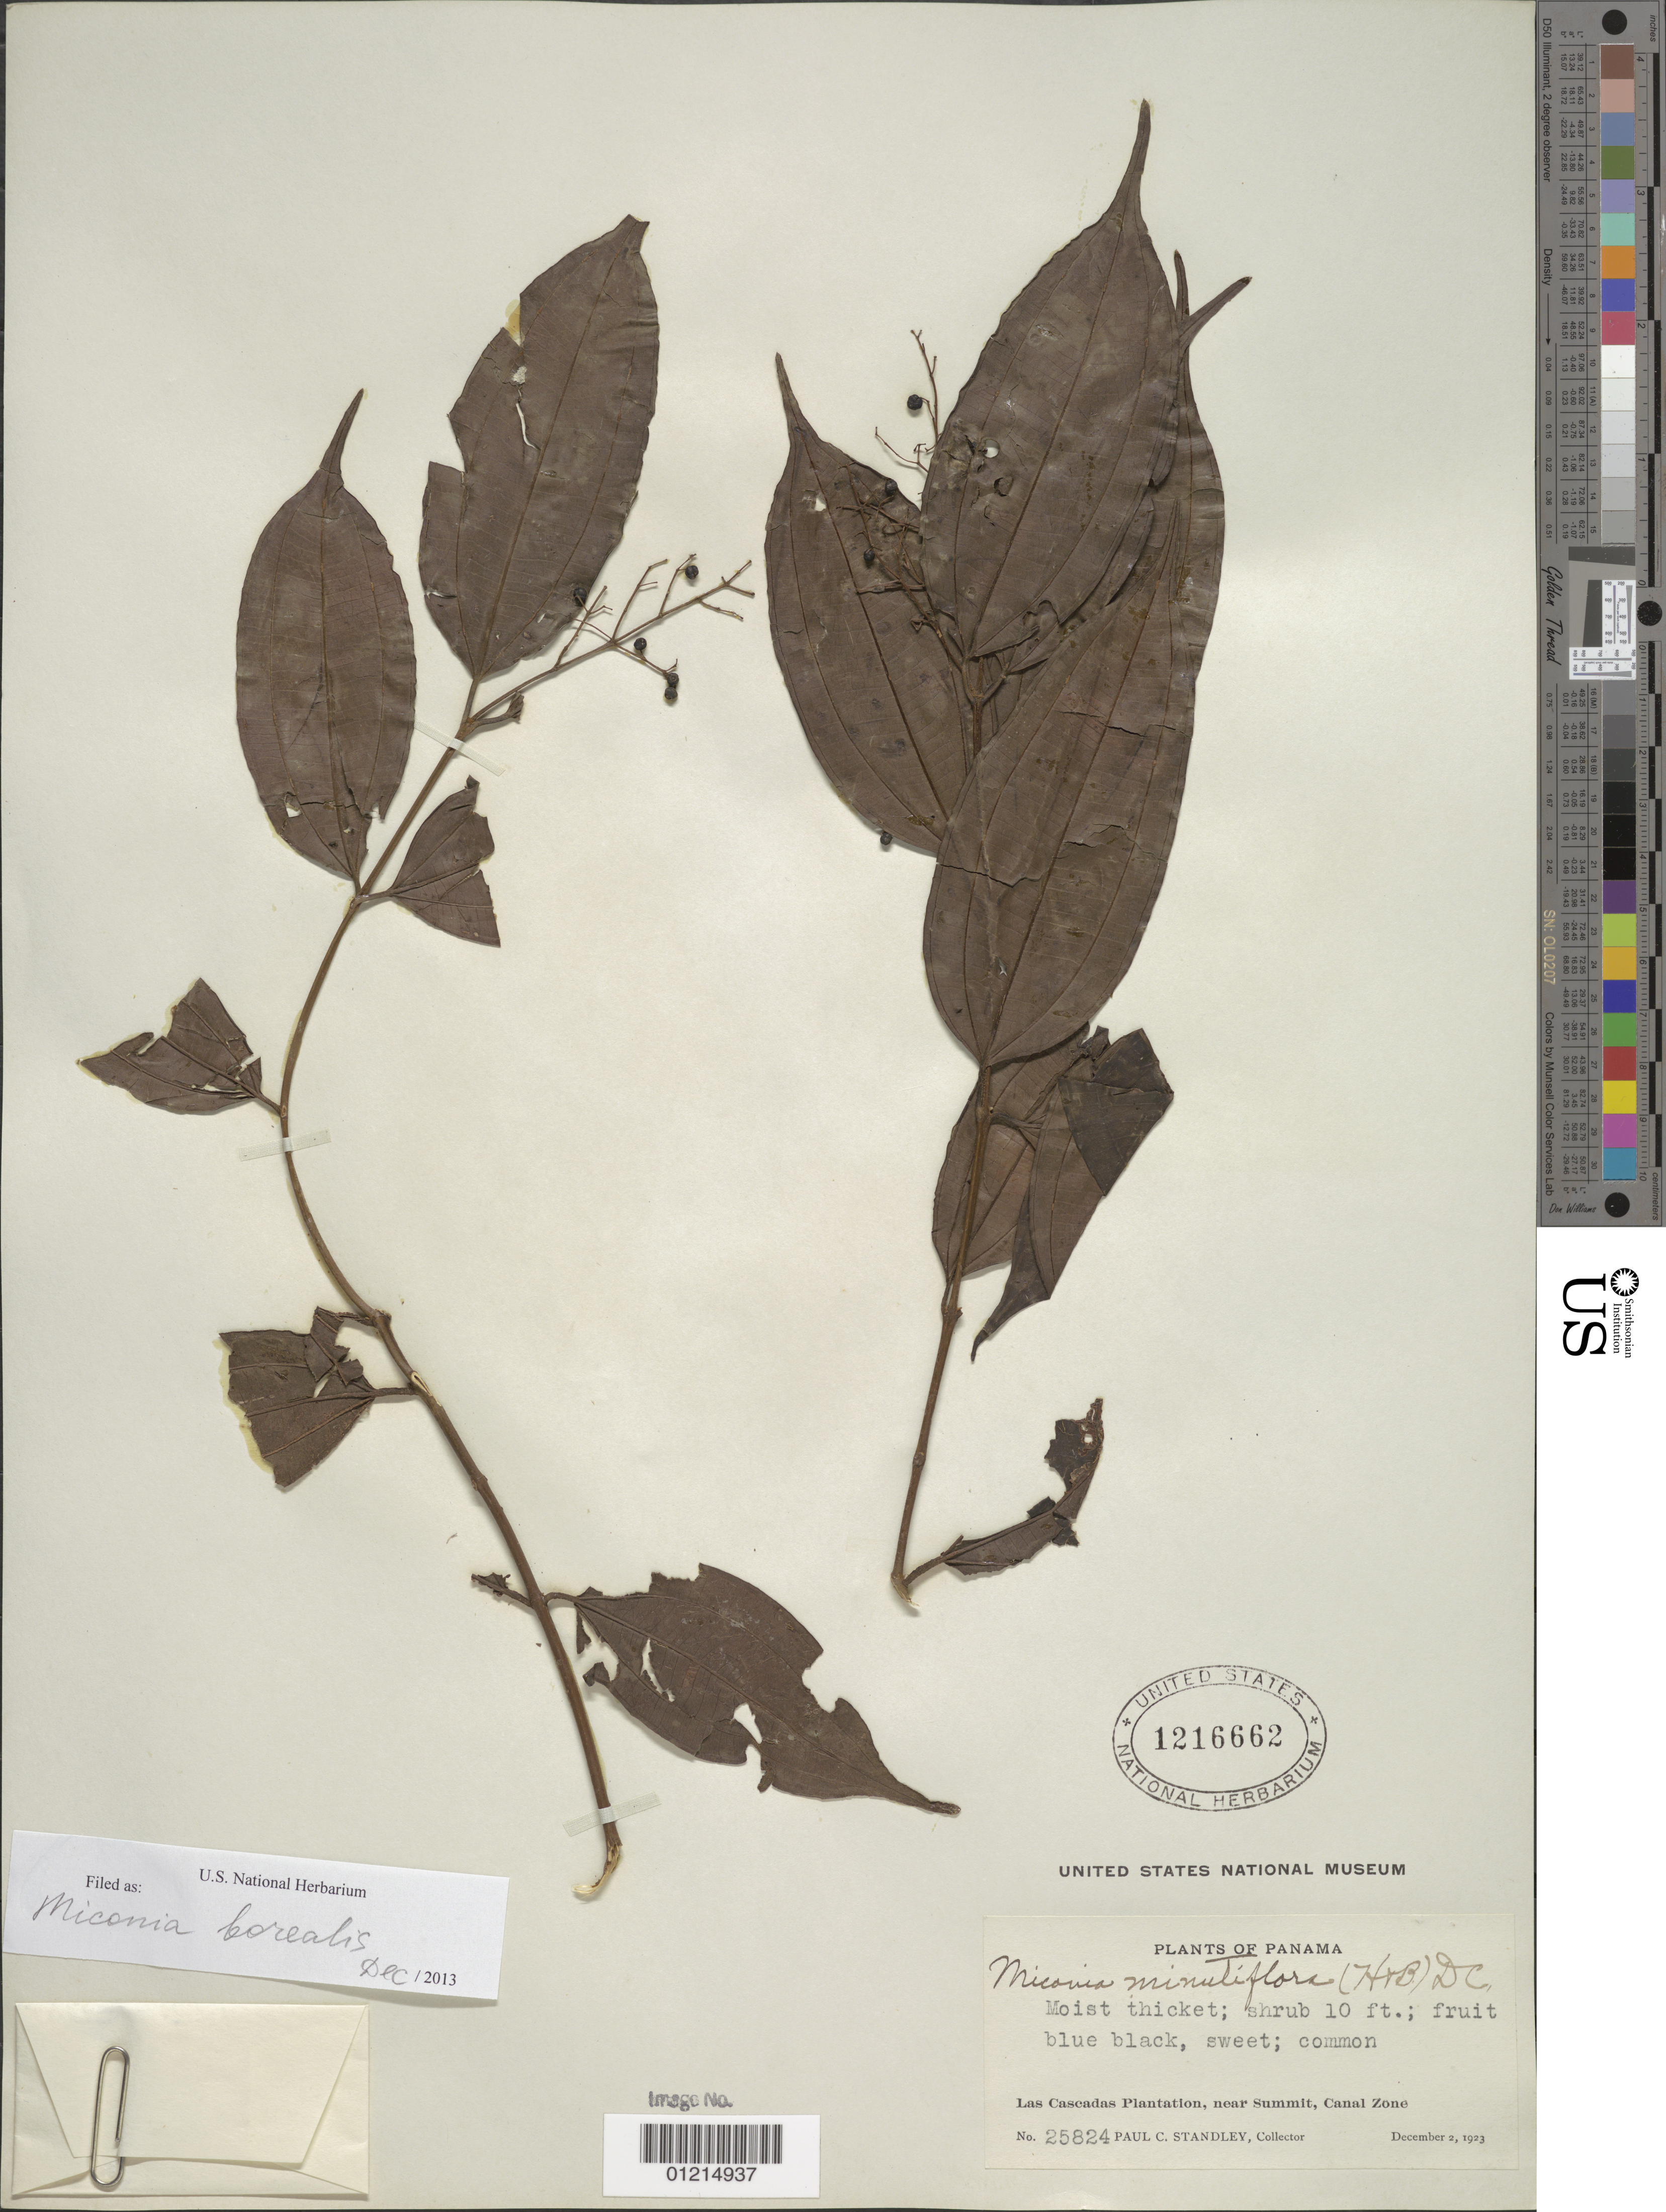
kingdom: Plantae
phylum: Tracheophyta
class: Magnoliopsida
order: Myrtales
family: Melastomataceae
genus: Miconia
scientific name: Miconia borealis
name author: Gleason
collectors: P. C. Standley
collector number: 25824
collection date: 1923-12-02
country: Panama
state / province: Panamá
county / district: Canal Zone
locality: Las Cascadas Plantation, near Summit.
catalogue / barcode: US 1216662